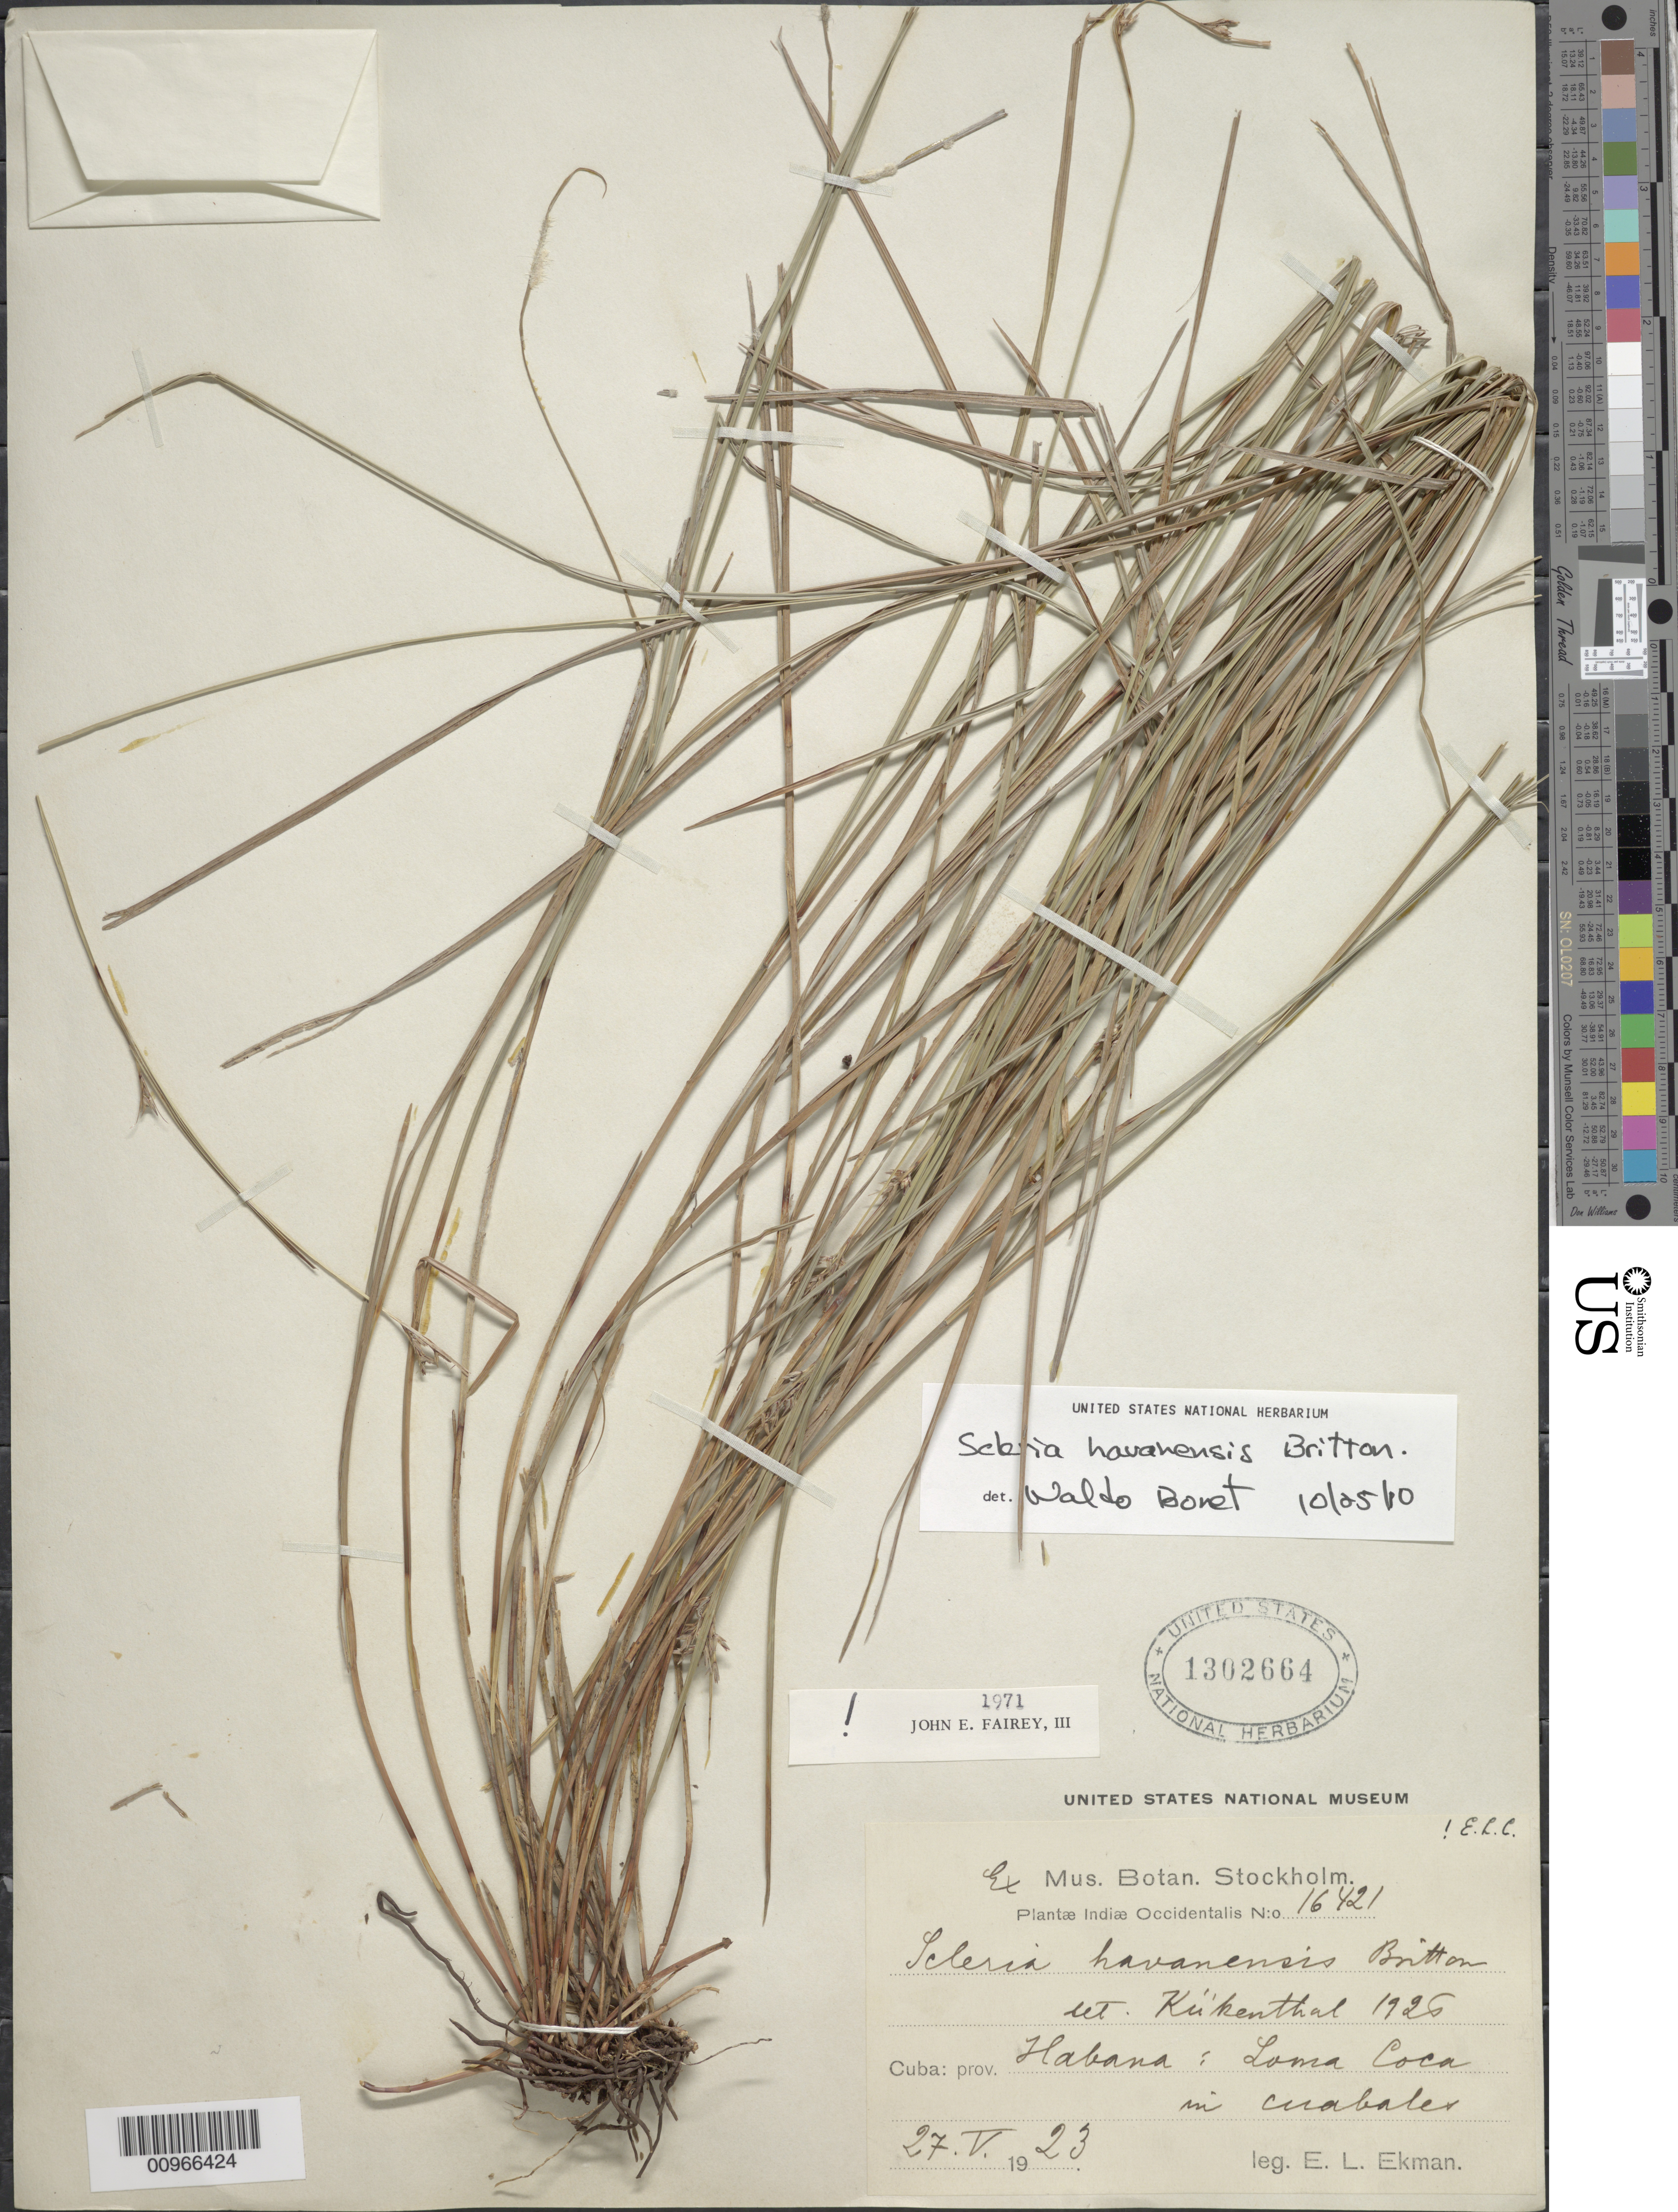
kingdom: Plantae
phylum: Tracheophyta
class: Liliopsida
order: Poales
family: Cyperaceae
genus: Scleria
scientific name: Scleria havanensis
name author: Britton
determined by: Fairey, J. E., III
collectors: E. L. Ekman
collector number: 16421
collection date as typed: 27 May 1923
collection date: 1923-05-27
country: Cuba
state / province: La Habana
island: Cuba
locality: Loma Coca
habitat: In cuabales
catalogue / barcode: US 1302664